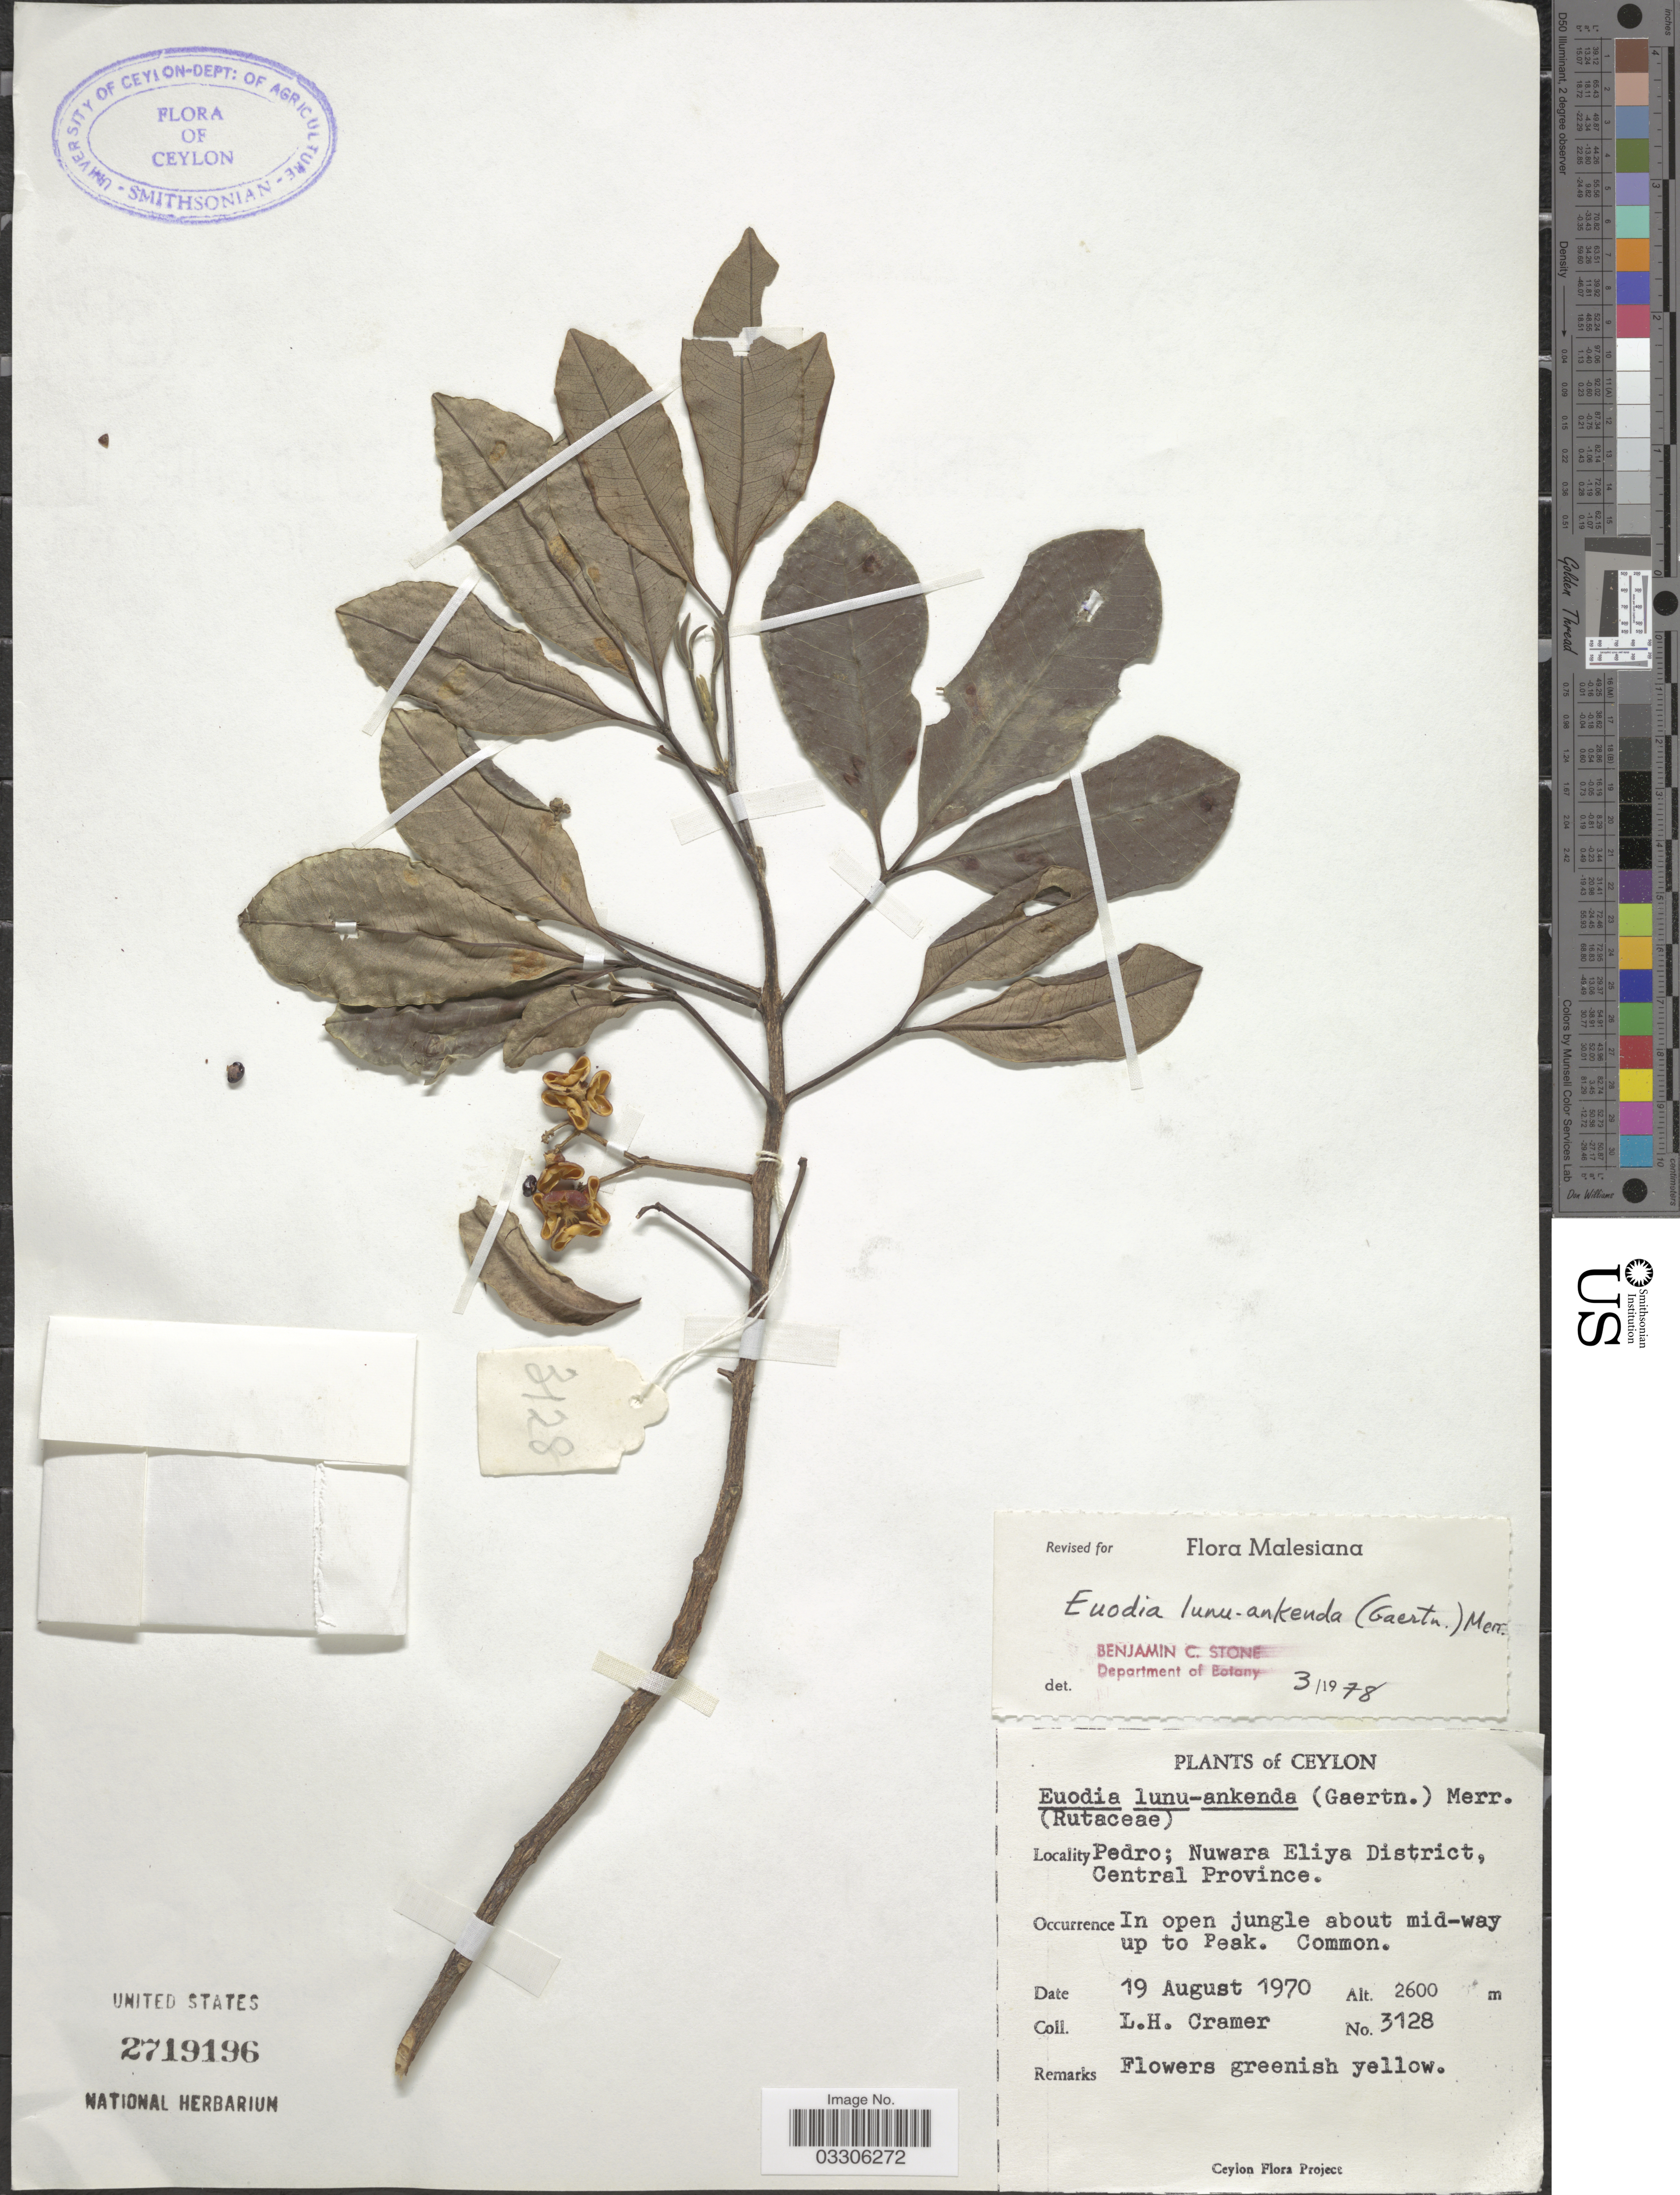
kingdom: Plantae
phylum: Tracheophyta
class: Magnoliopsida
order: Sapindales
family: Rutaceae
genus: Melicope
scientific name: Melicope lunu-ankenda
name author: (Gaertn.) T.G. Hartley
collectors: L. H. Cramer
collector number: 3128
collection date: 1970-08-19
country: Sri Lanka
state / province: Central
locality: Ceylon. Pedro; Nuwara Eliya District.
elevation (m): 2600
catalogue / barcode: US 2719196